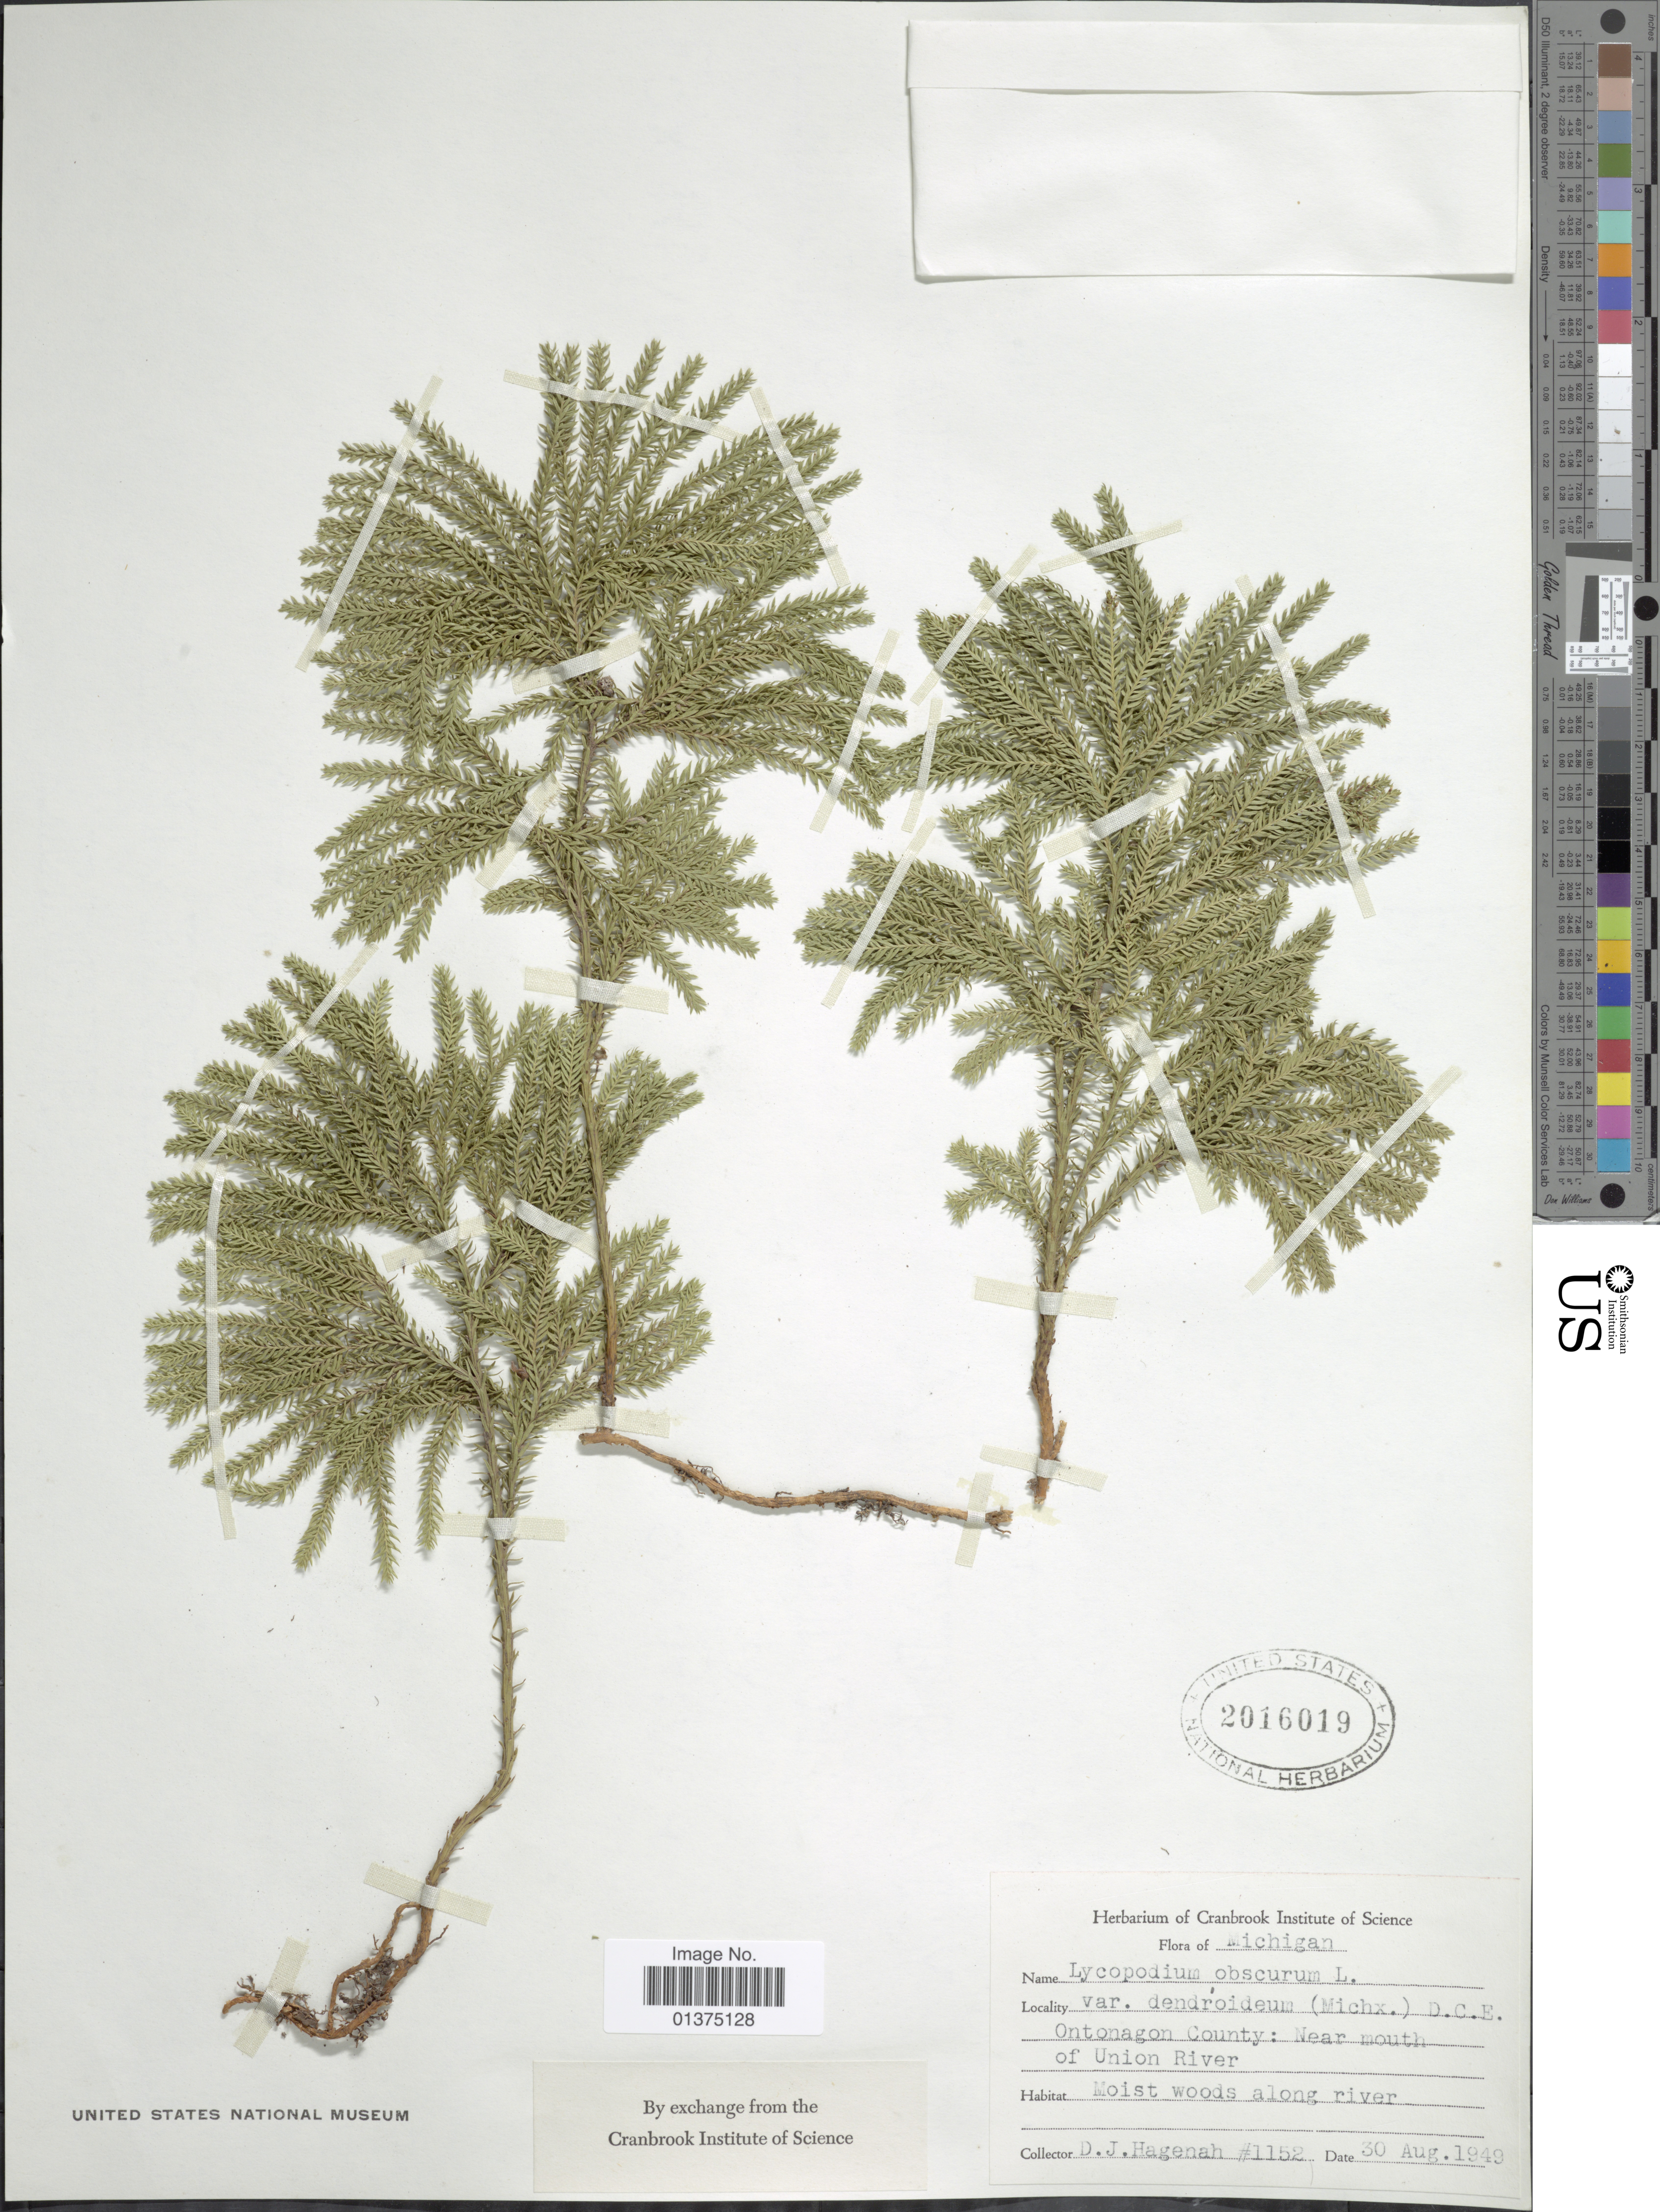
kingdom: Plantae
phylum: Tracheophyta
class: Lycopodiopsida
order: Lycopodiales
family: Lycopodiaceae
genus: Dendrolycopodium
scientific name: Dendrolycopodium dendroideum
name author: (Michx.) A. Haines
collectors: D. Hagenah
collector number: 1152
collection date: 1949-08-30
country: United States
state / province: Michigan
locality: Ontonagon County: Near mouth of Union River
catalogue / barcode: US 2016019